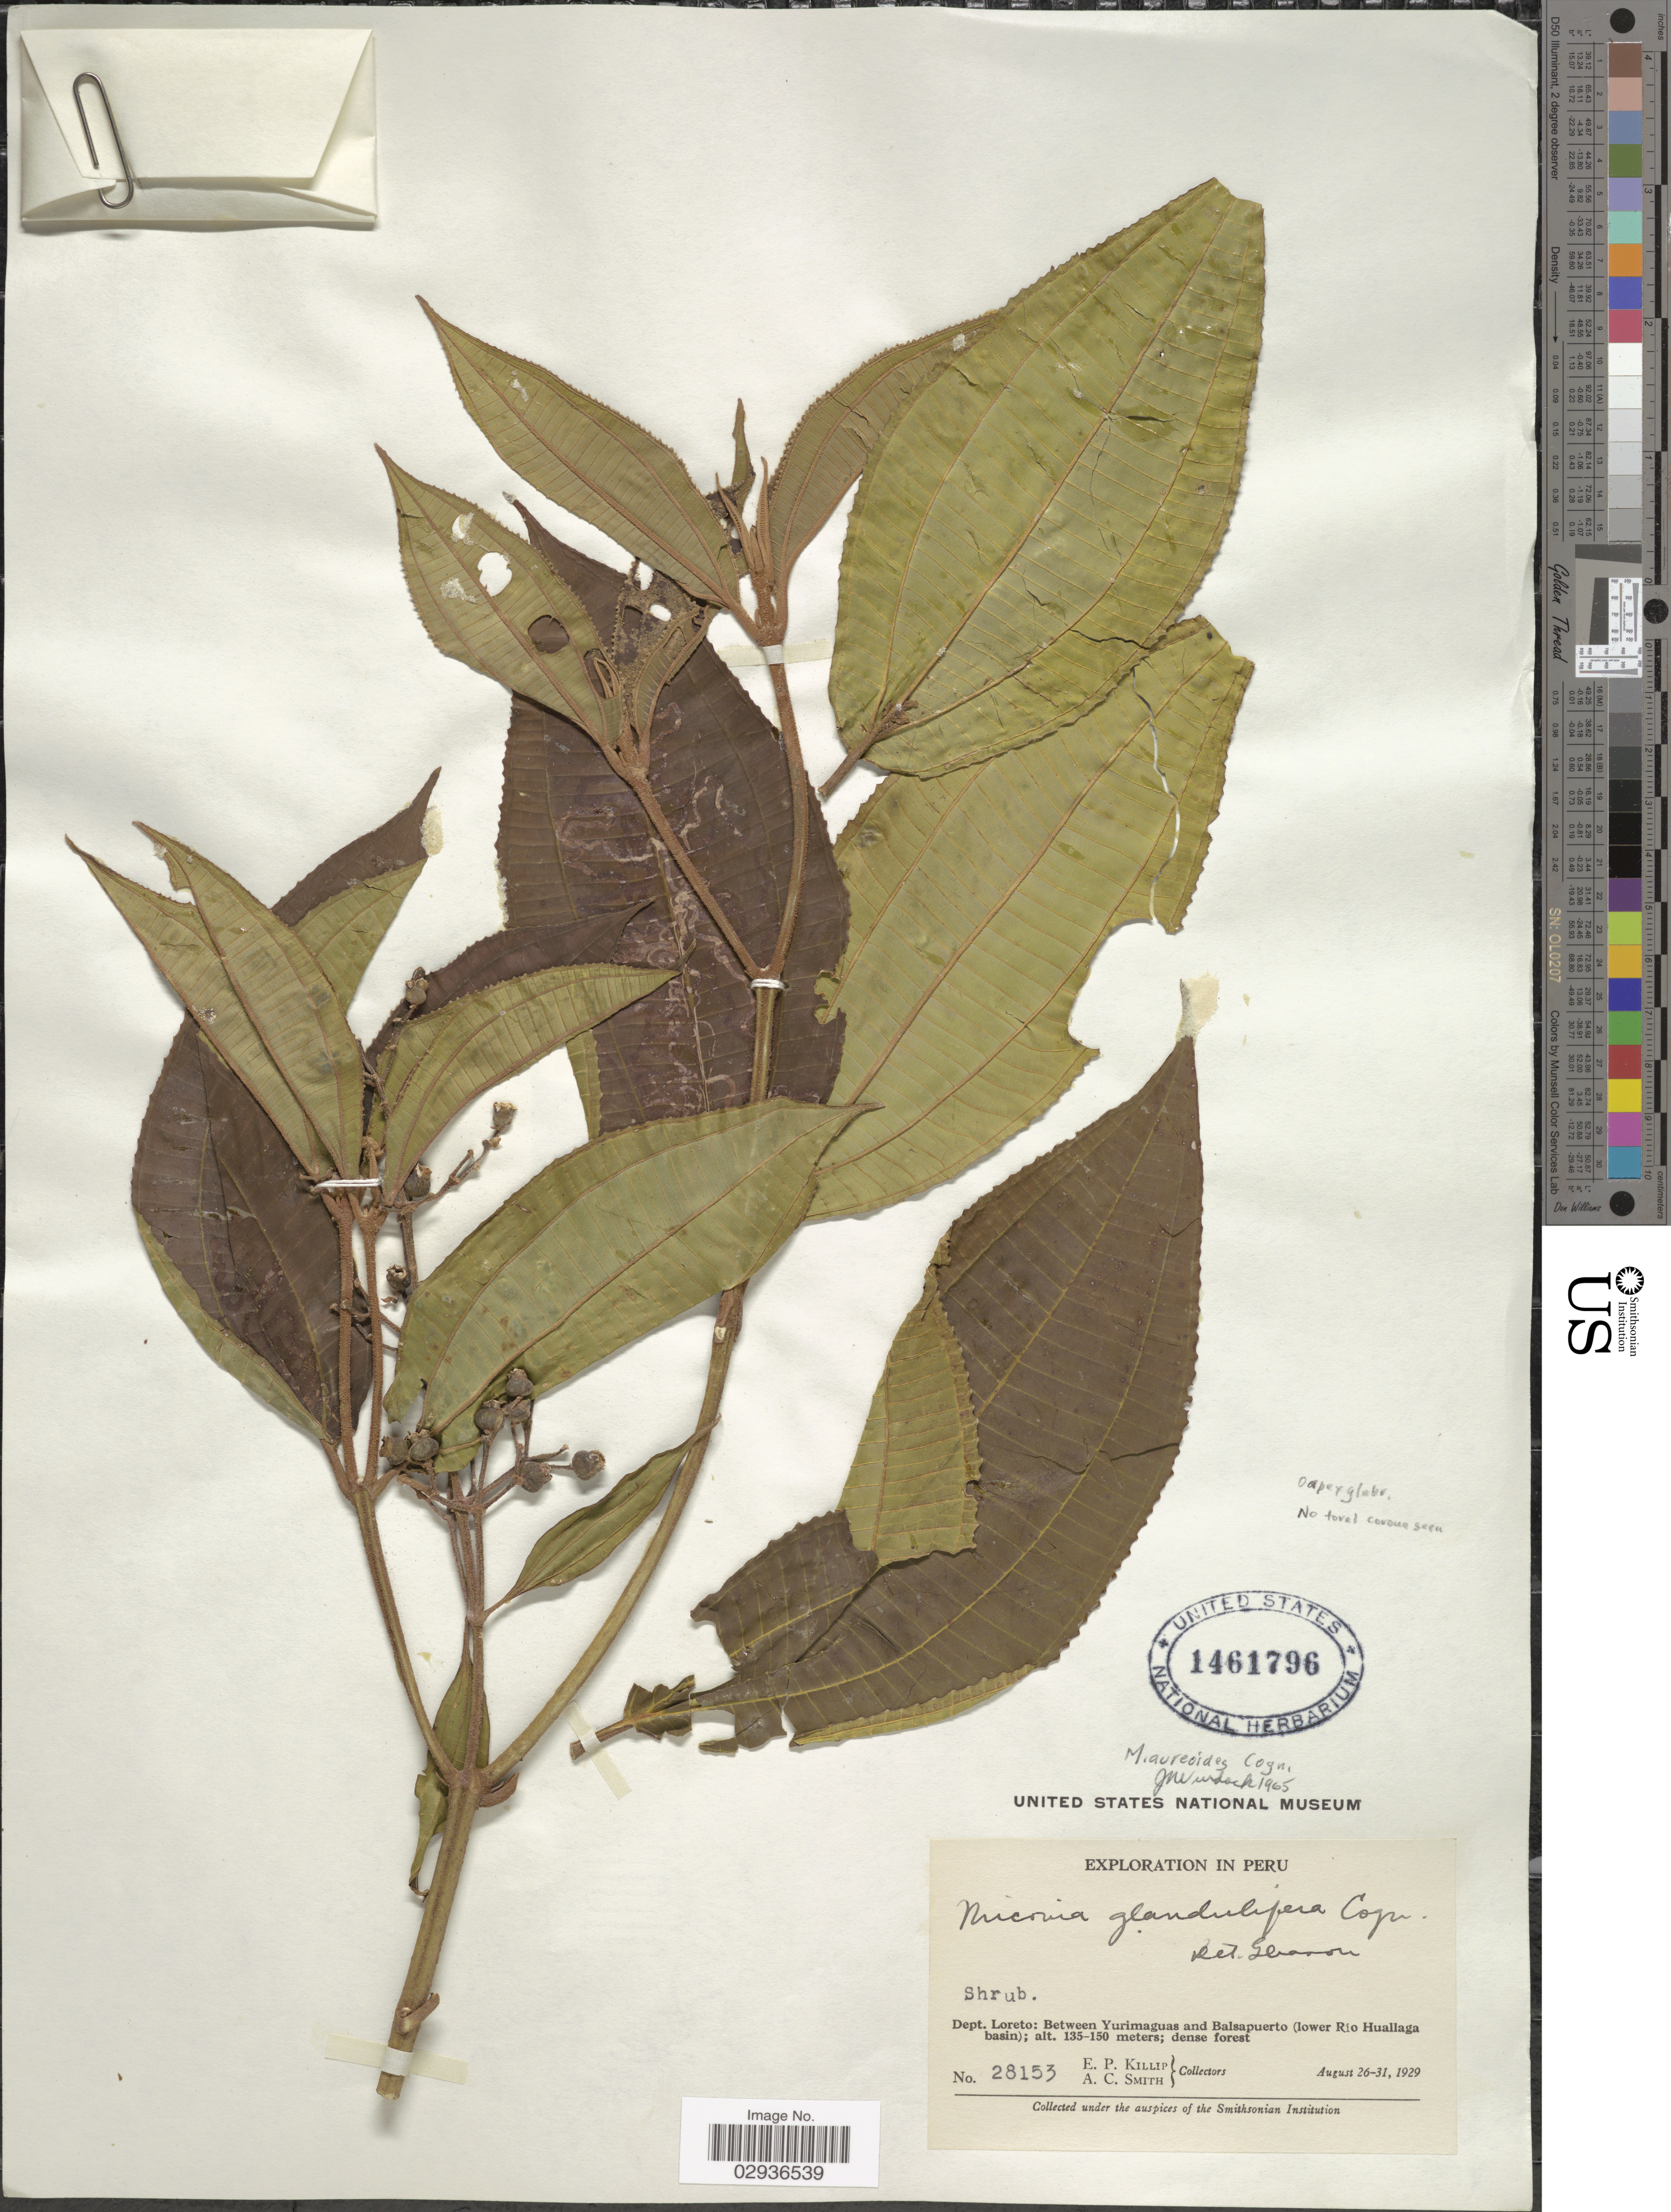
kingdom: Plantae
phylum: Tracheophyta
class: Magnoliopsida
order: Myrtales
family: Melastomataceae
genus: Miconia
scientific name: Miconia aureoides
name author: Cogn.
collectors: E. P. Killip & A. C. Smith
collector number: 28153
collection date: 1929-08-26/1929-08-31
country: Peru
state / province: Loreto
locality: Dept. Loreto: Between Yurimaguas and Balsapuerto (lower Rio Huallaga basin).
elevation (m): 135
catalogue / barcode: US 1461796